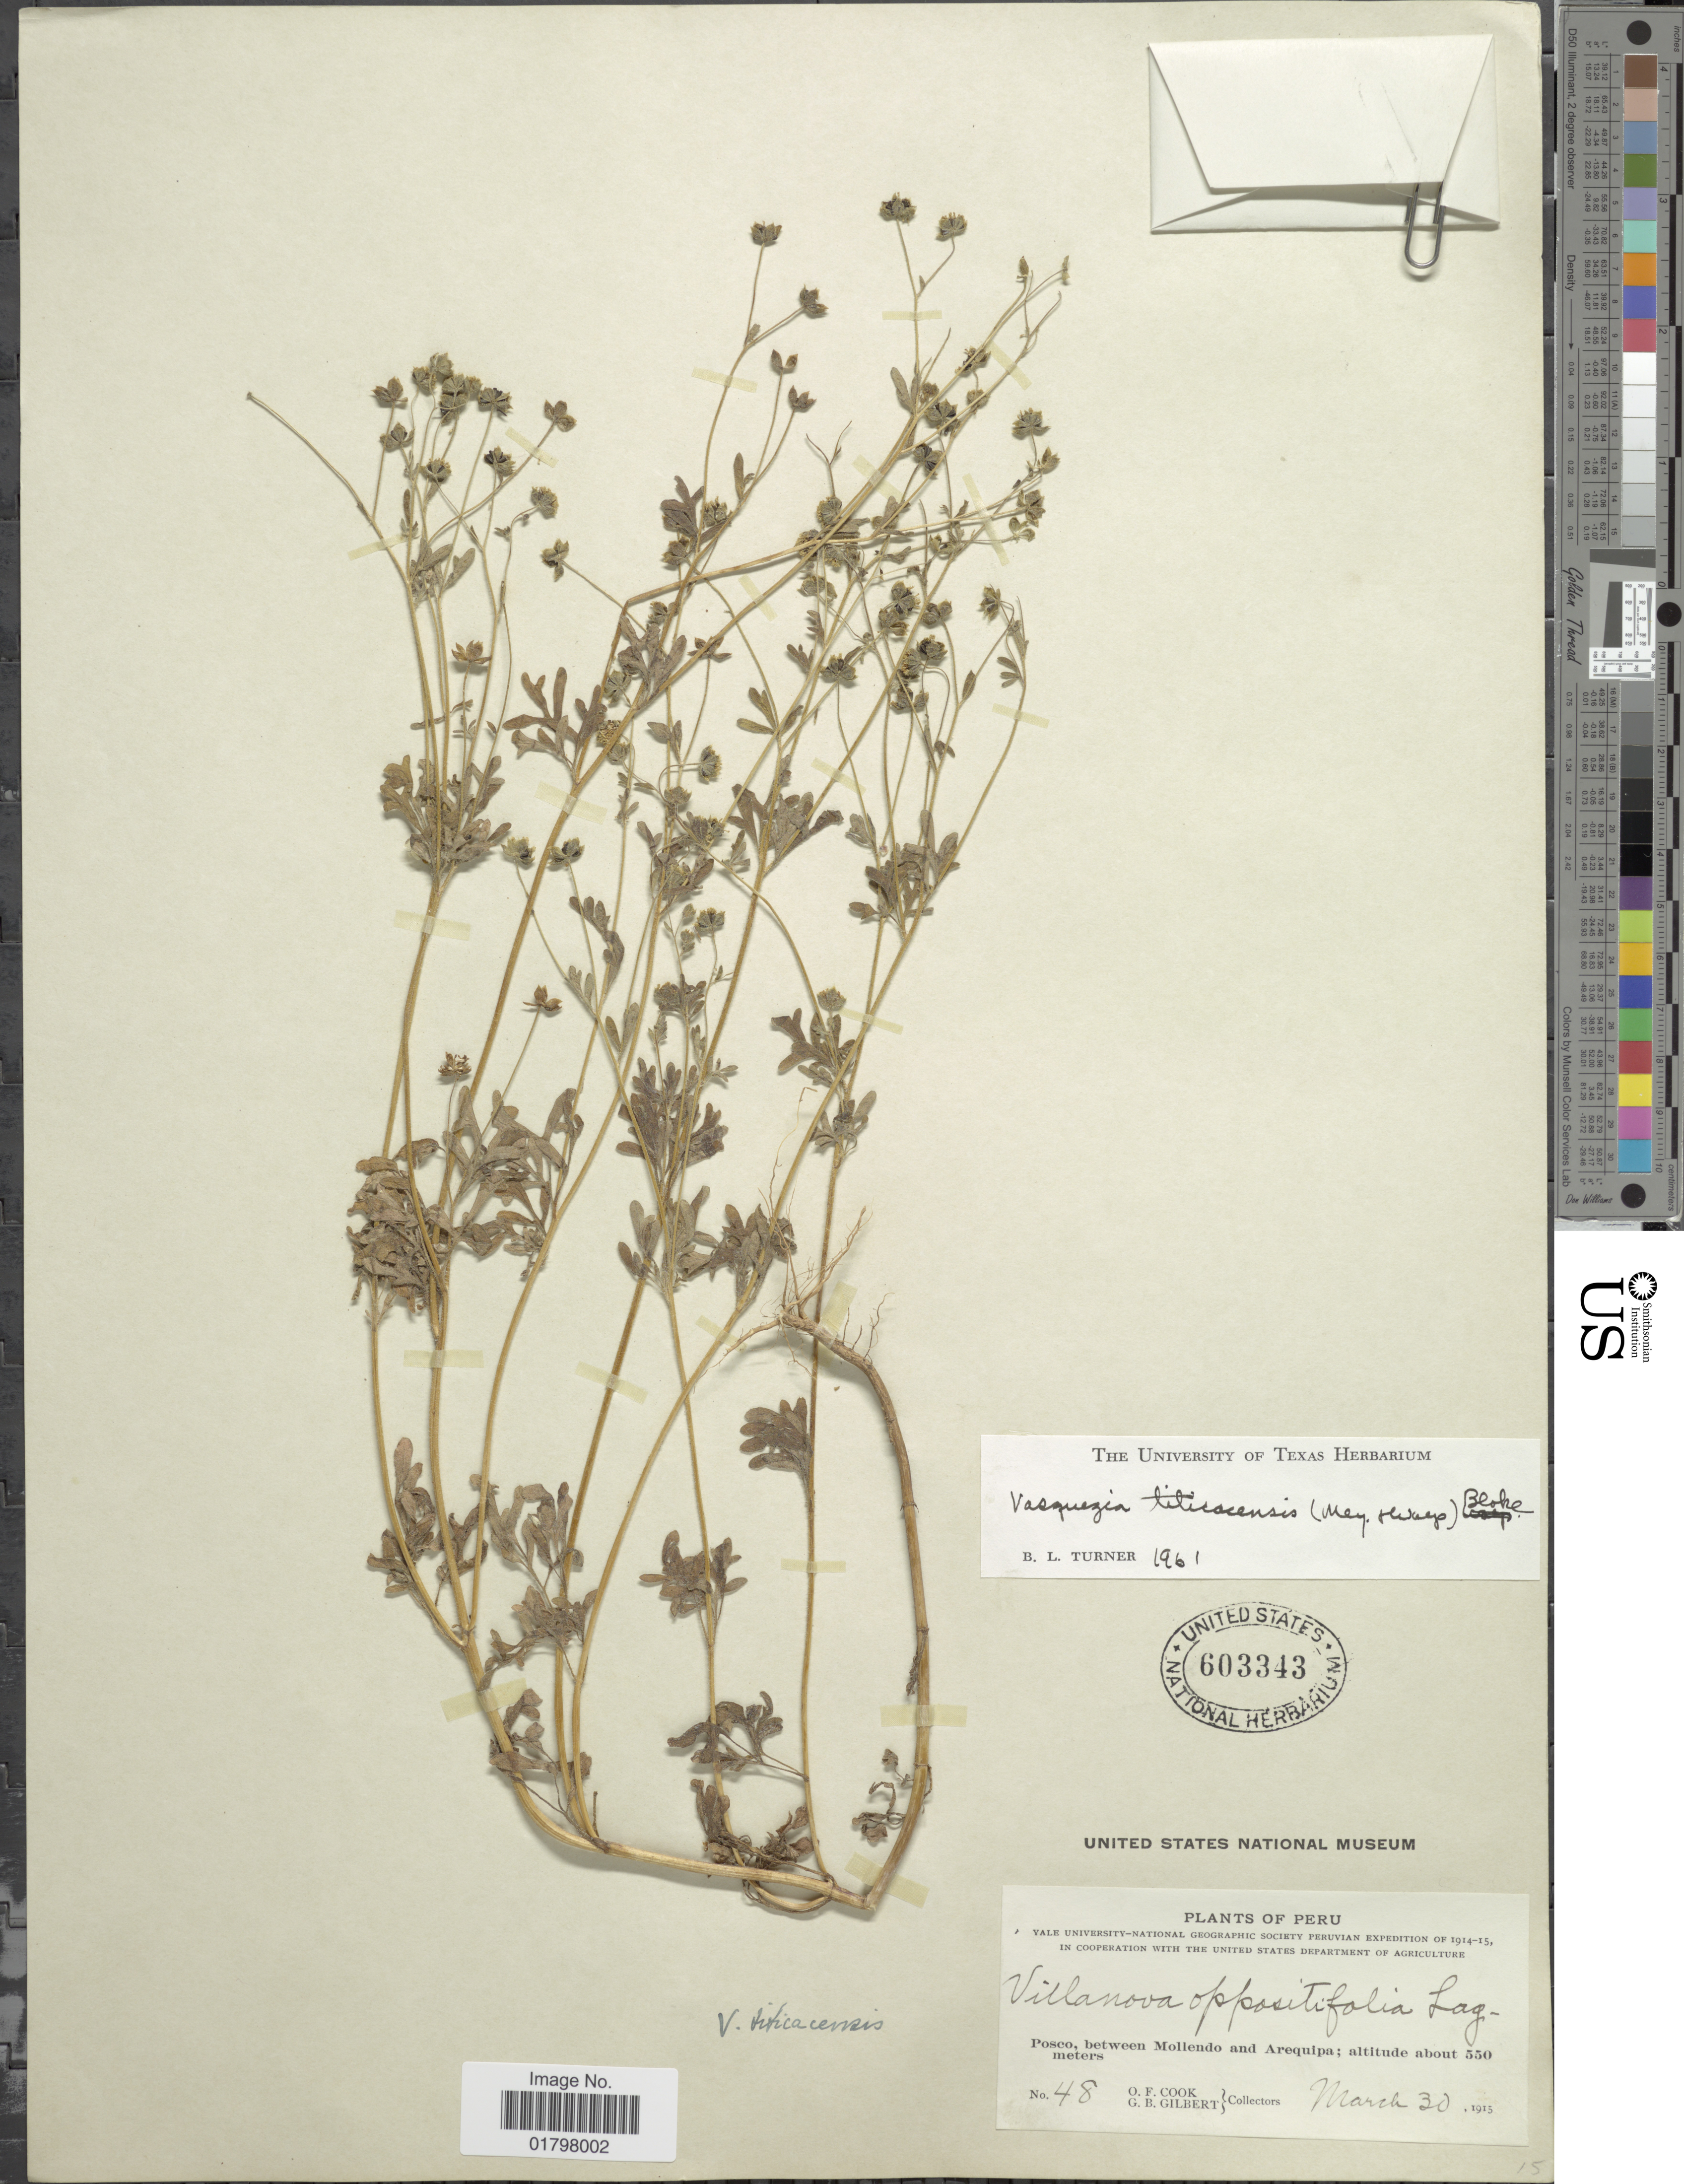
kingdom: Plantae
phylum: Tracheophyta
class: Magnoliopsida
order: Asterales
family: Asteraceae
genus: Vasquesia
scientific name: Vasquesia oppositifolia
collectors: O. F. Cook & G. B. Gilbert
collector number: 48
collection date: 1915-03-30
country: Peru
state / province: Arequipa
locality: Posco, between Mollendo and Arequipa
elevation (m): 550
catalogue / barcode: US 603343